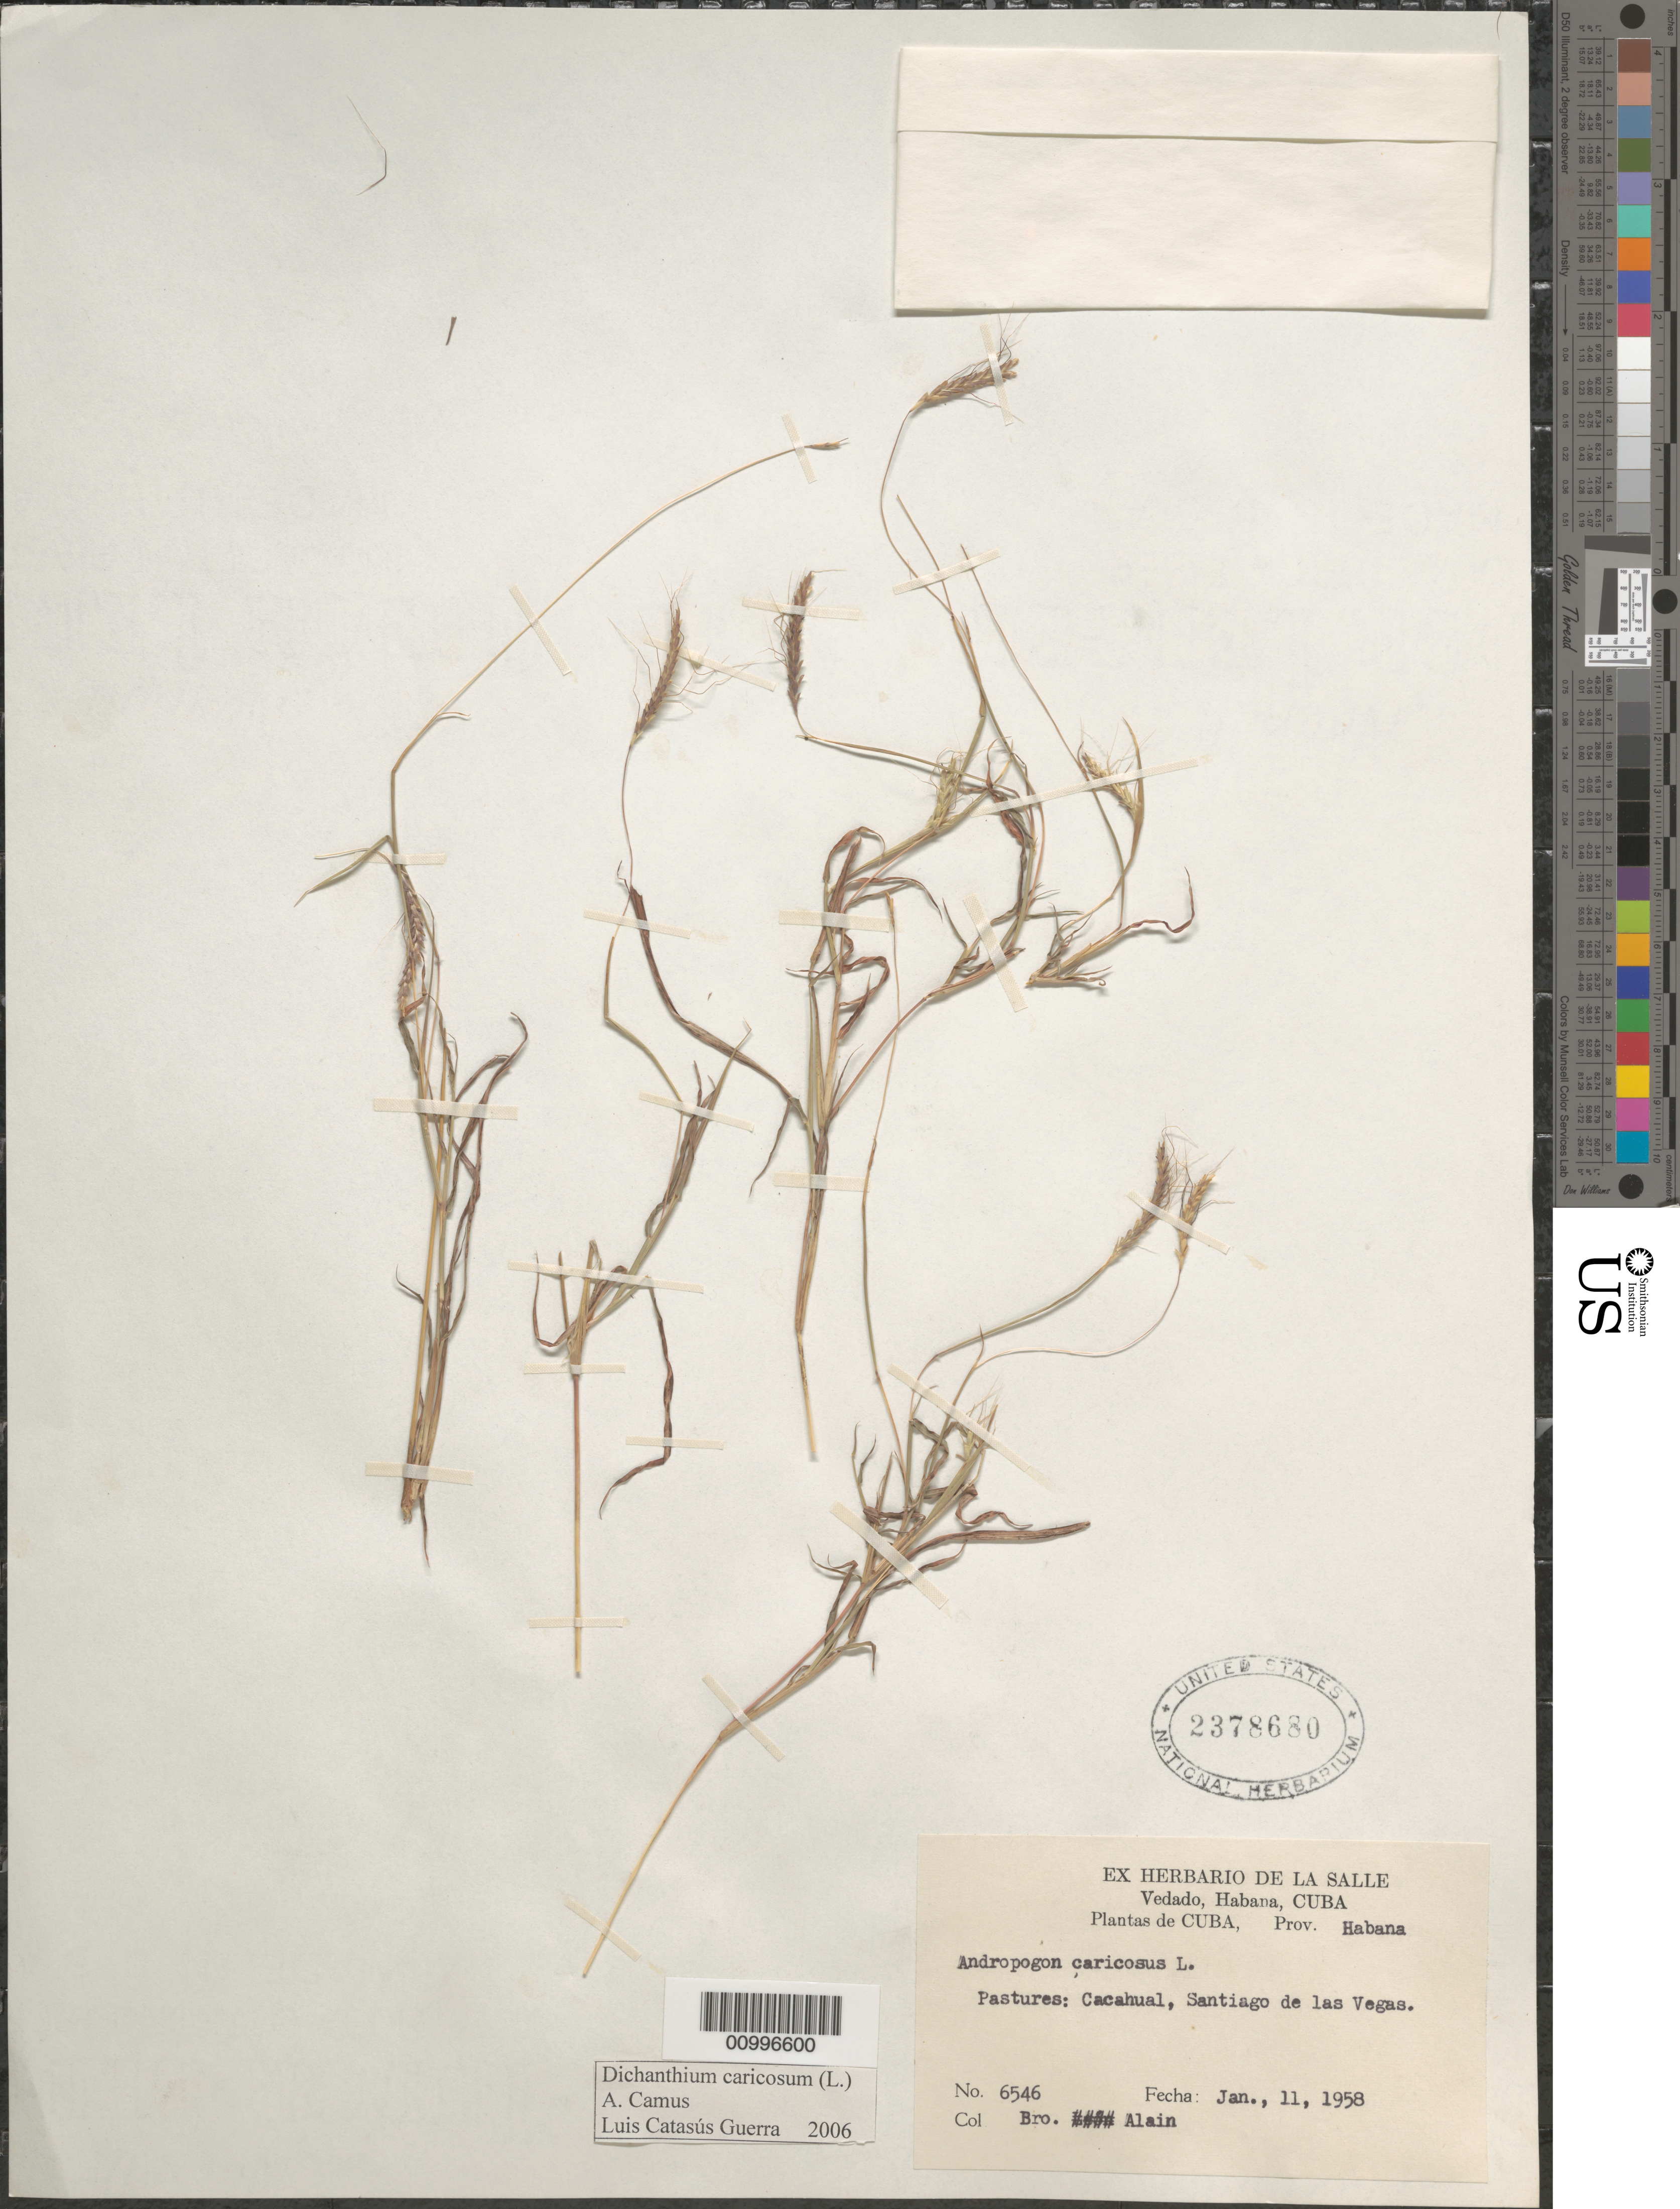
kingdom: Plantae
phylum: Tracheophyta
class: Liliopsida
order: Poales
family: Poaceae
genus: Dichanthium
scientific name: Dichanthium caricosum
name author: (L.) A. Camus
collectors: A. H. Liogier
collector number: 6546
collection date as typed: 11 Jan 1958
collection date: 1958-01-11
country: Cuba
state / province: La Habana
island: Cuba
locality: La Habana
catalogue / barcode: US 2378680